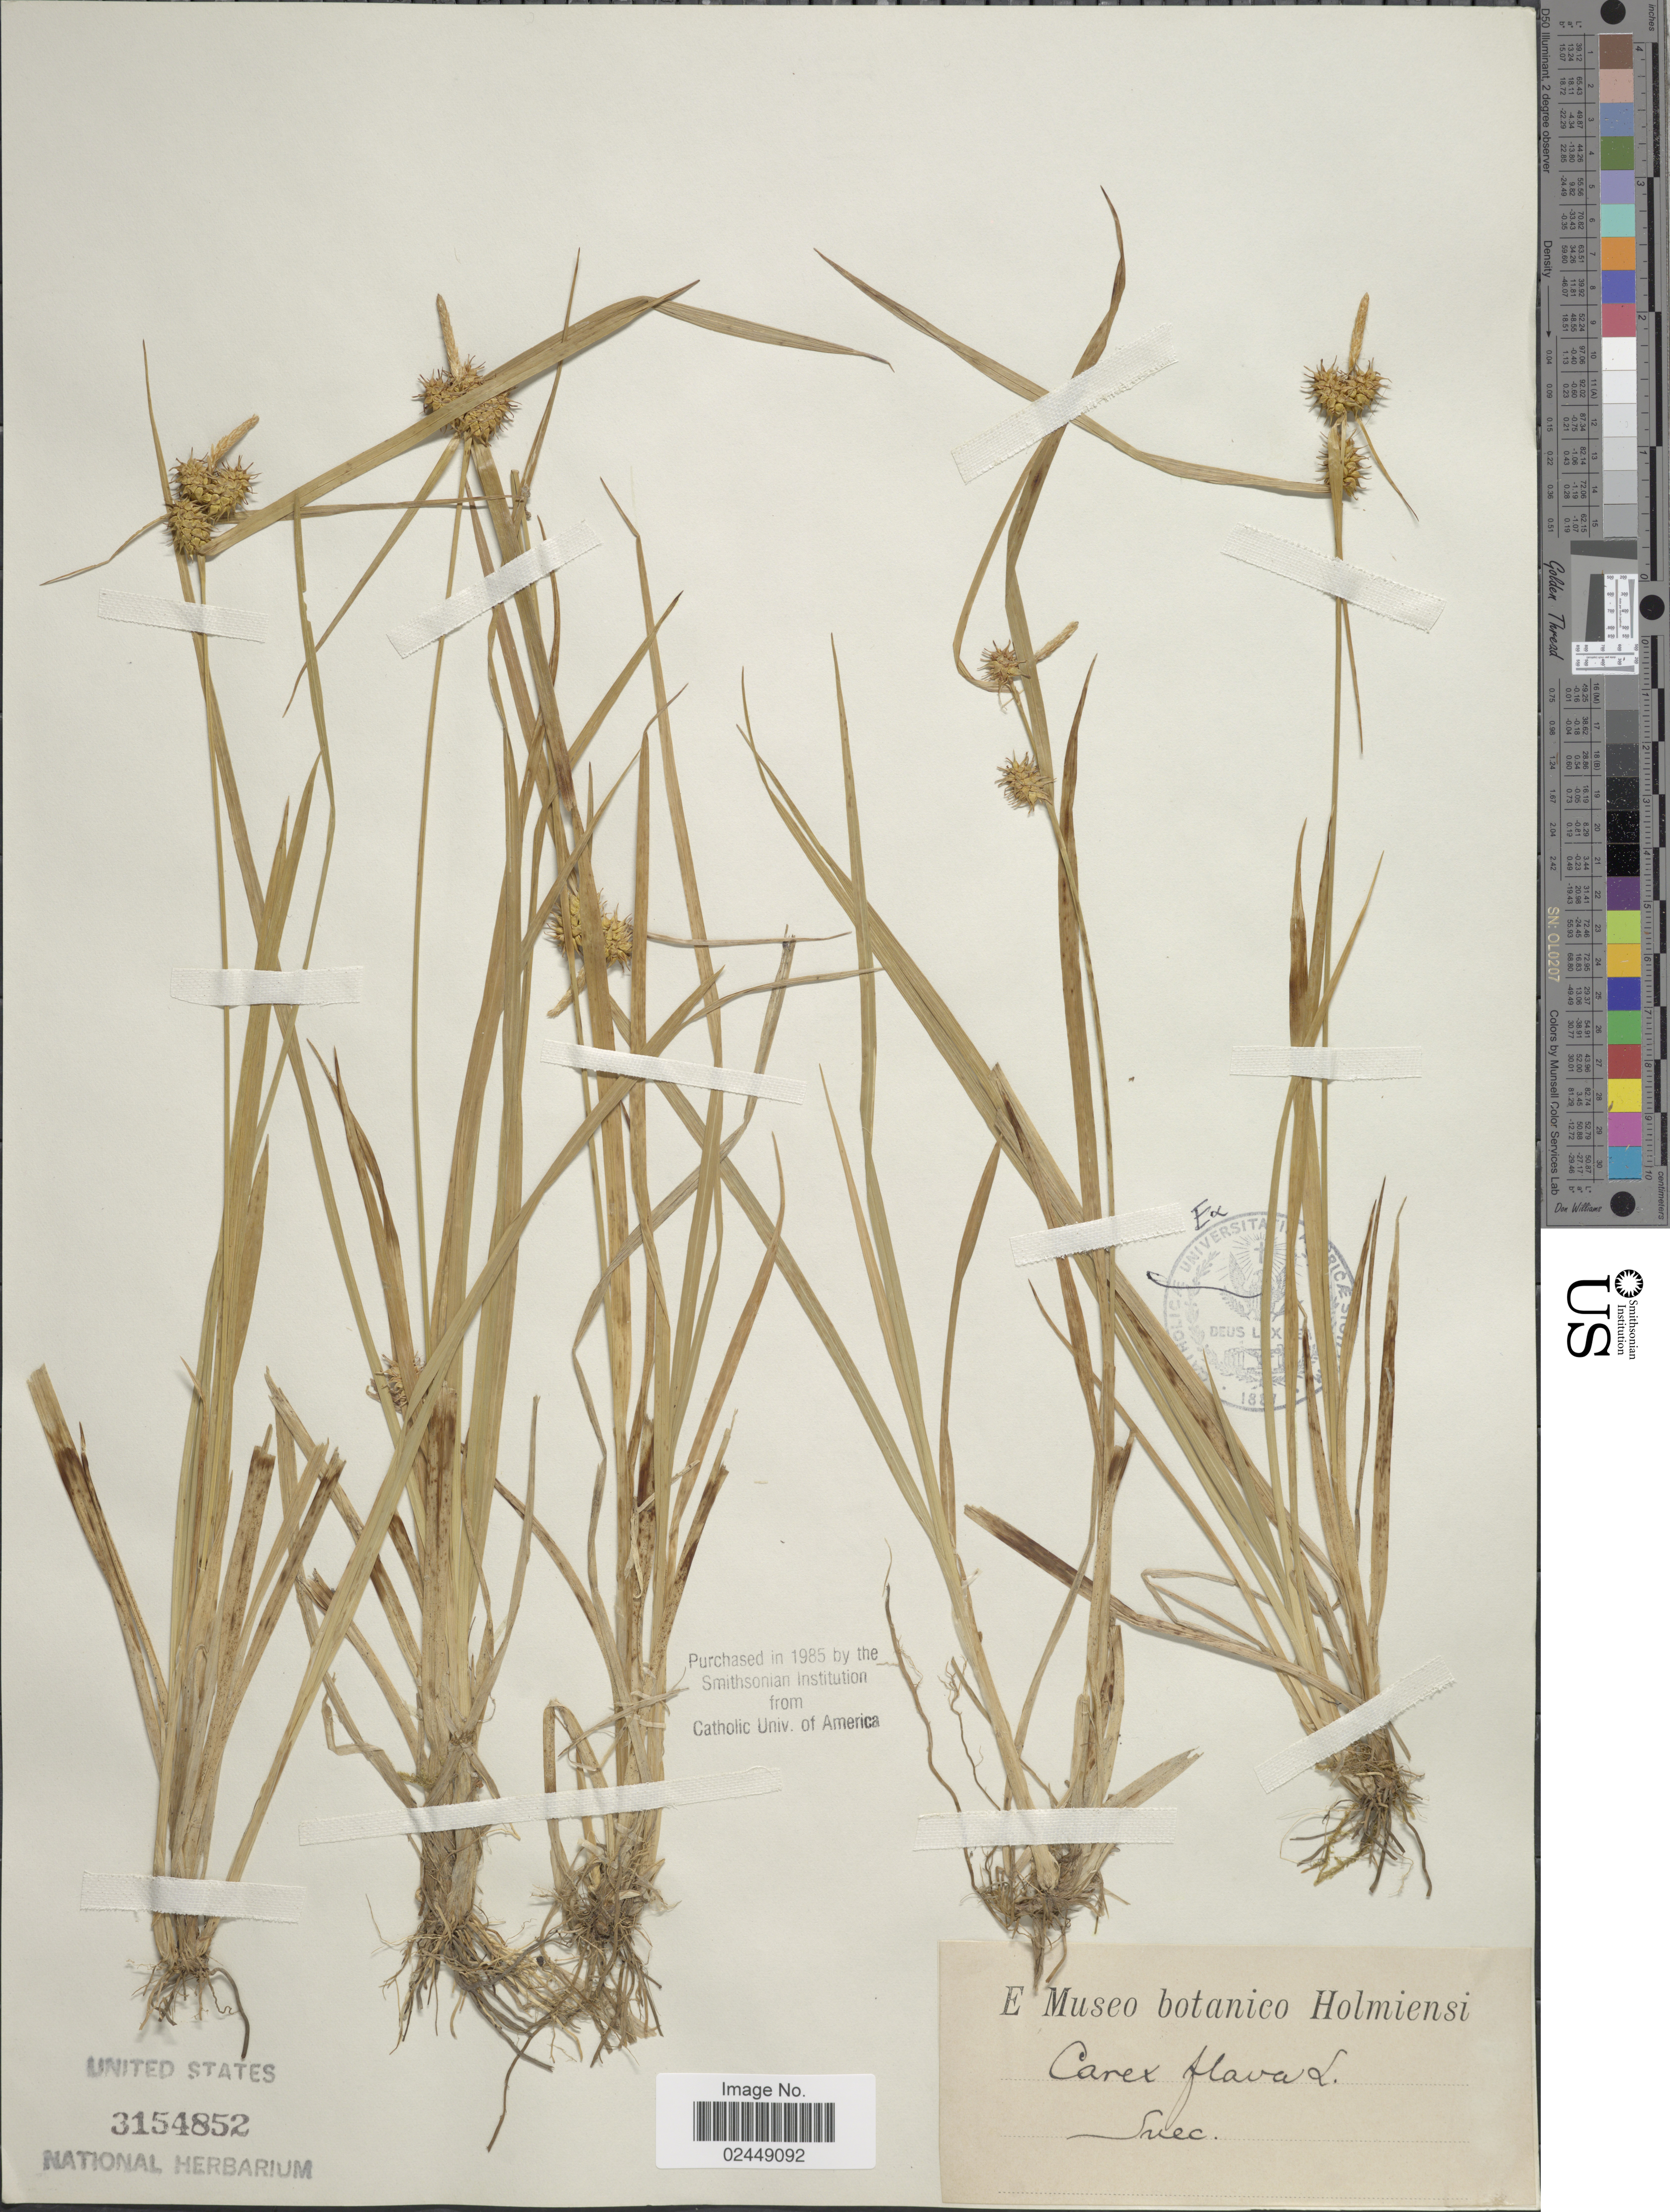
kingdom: Plantae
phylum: Tracheophyta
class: Liliopsida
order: Poales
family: Cyperaceae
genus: Carex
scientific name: Carex flava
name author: L.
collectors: ex Museo botan. Holmiensi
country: Sweden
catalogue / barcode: US 3154852